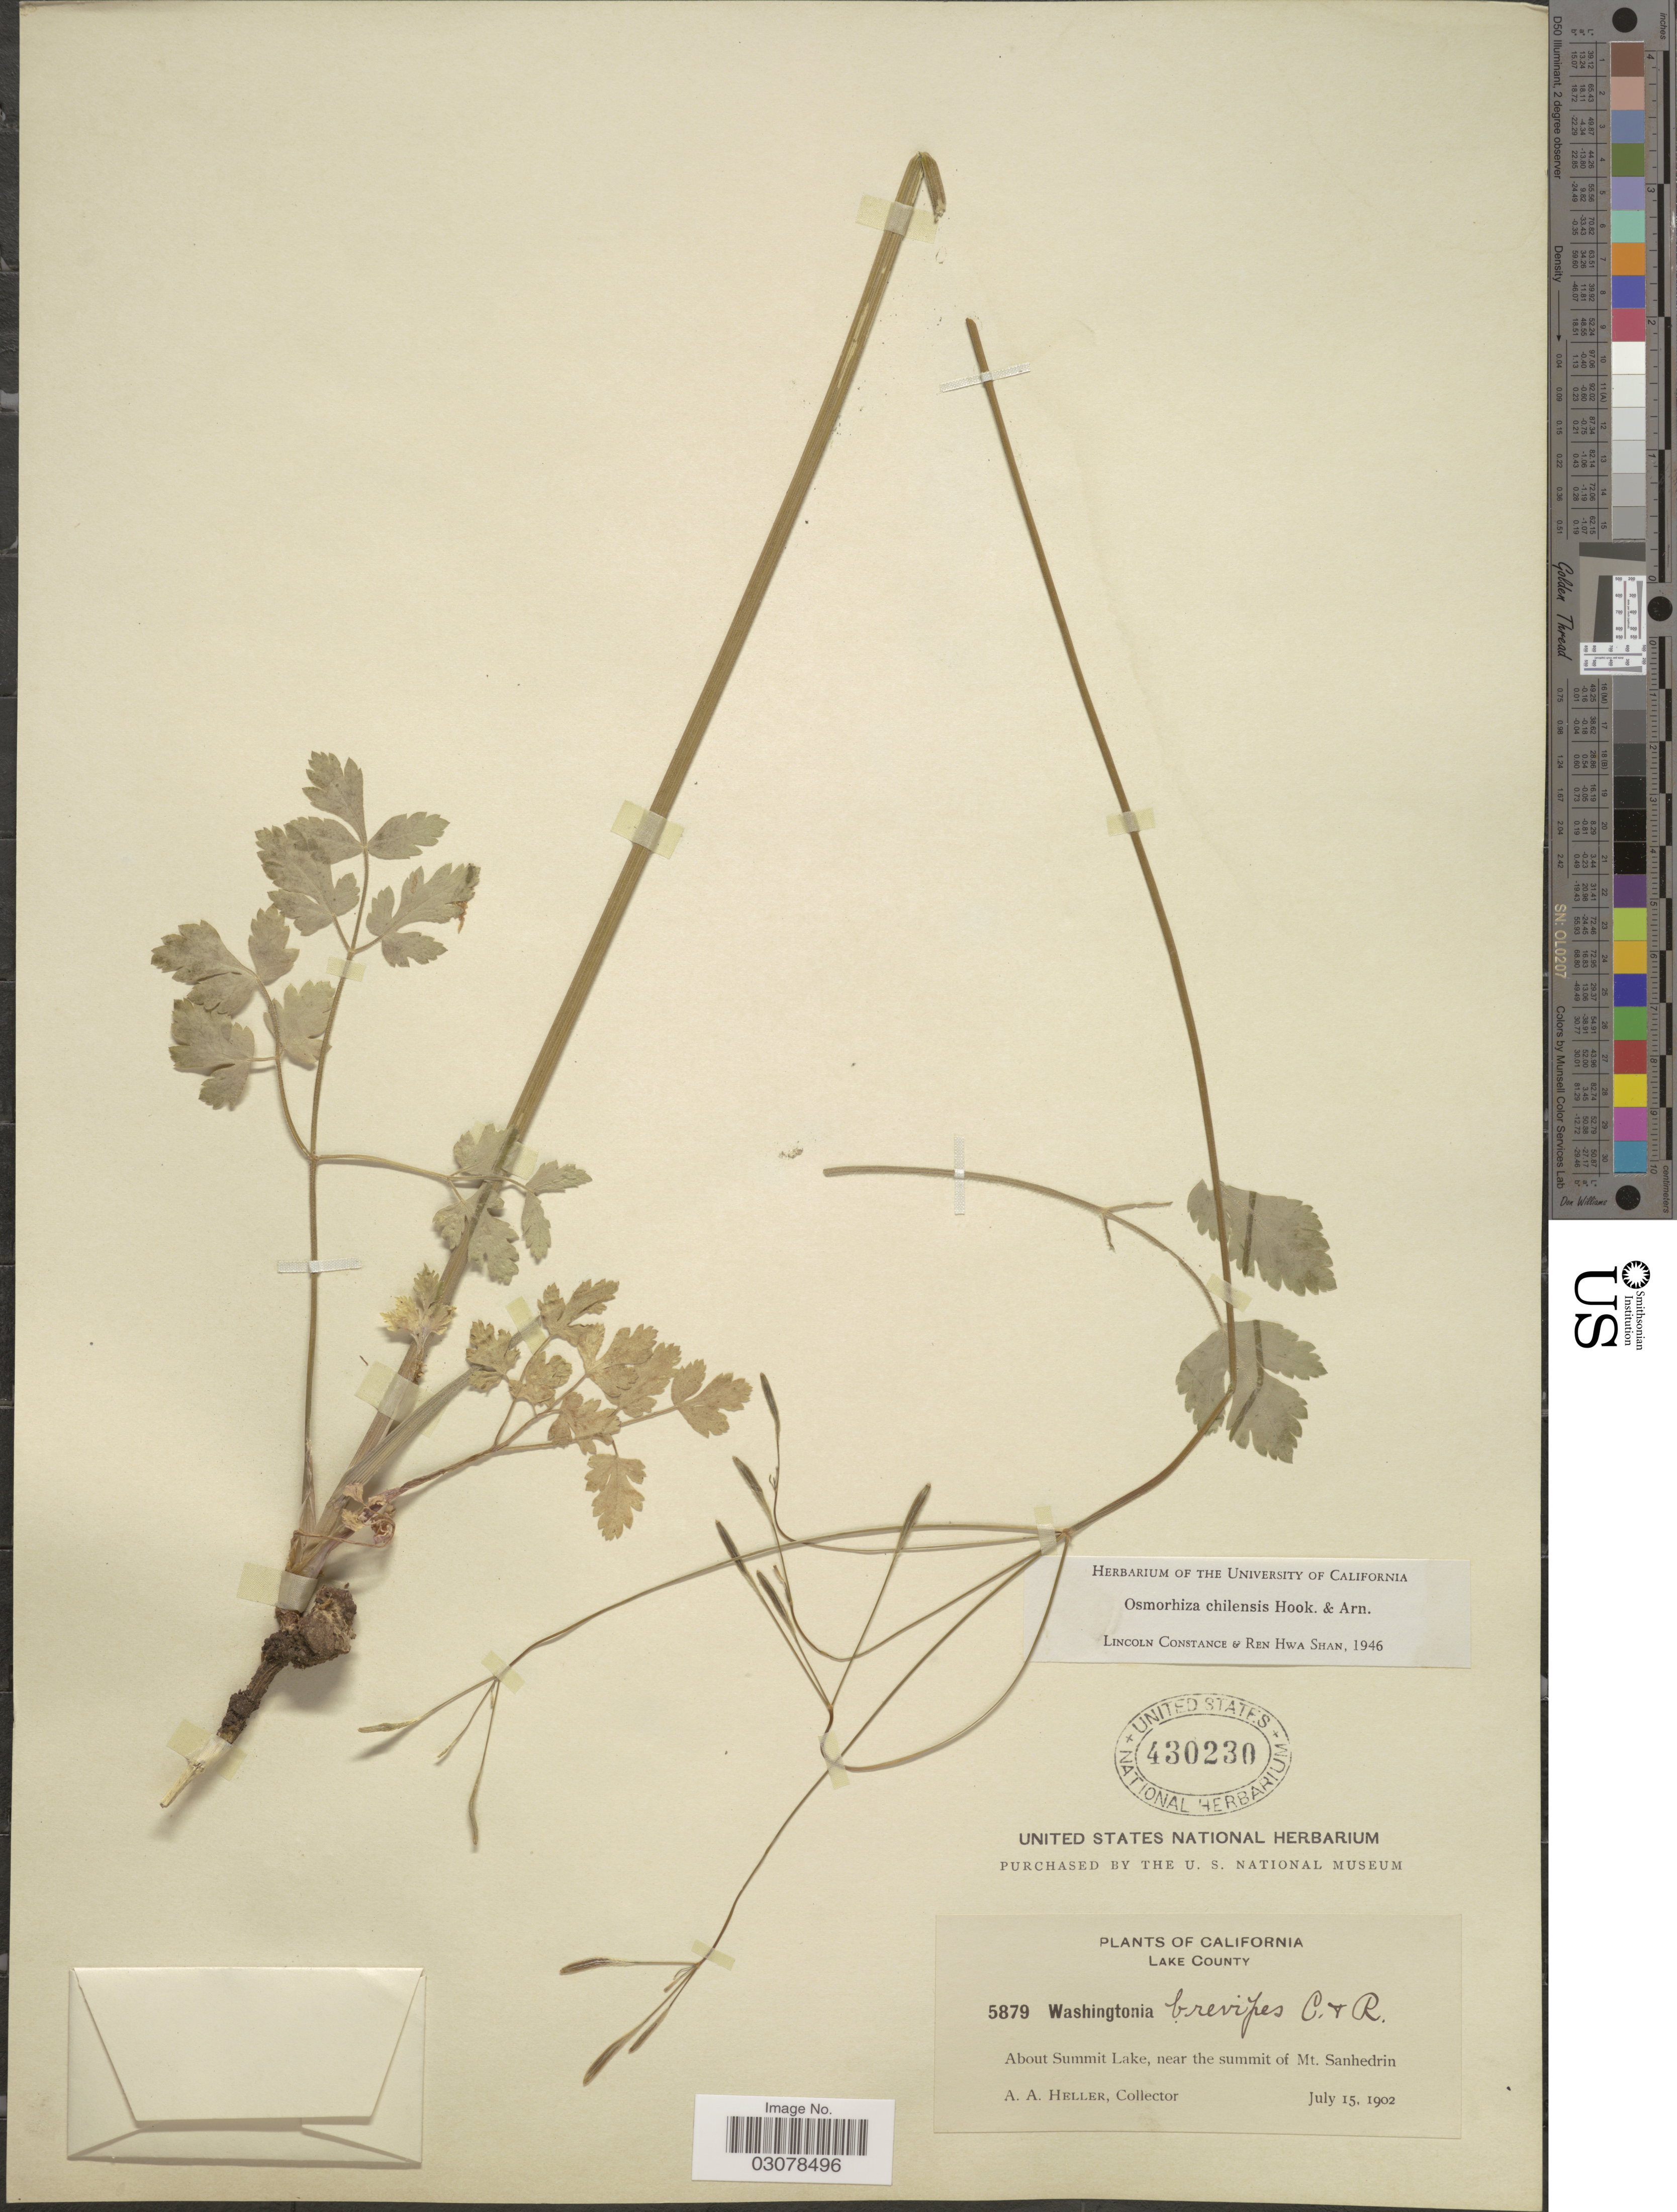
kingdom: Plantae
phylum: Tracheophyta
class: Magnoliopsida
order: Apiales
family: Apiaceae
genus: Osmorhiza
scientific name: Osmorhiza chilensis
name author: Hook. & Arn.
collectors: A. A. Heller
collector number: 5879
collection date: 1902-07-15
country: United States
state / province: California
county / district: Lake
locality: Lake County. About Summit Lake, near the summit of Mt. Sanhedrin.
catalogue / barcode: US 430230